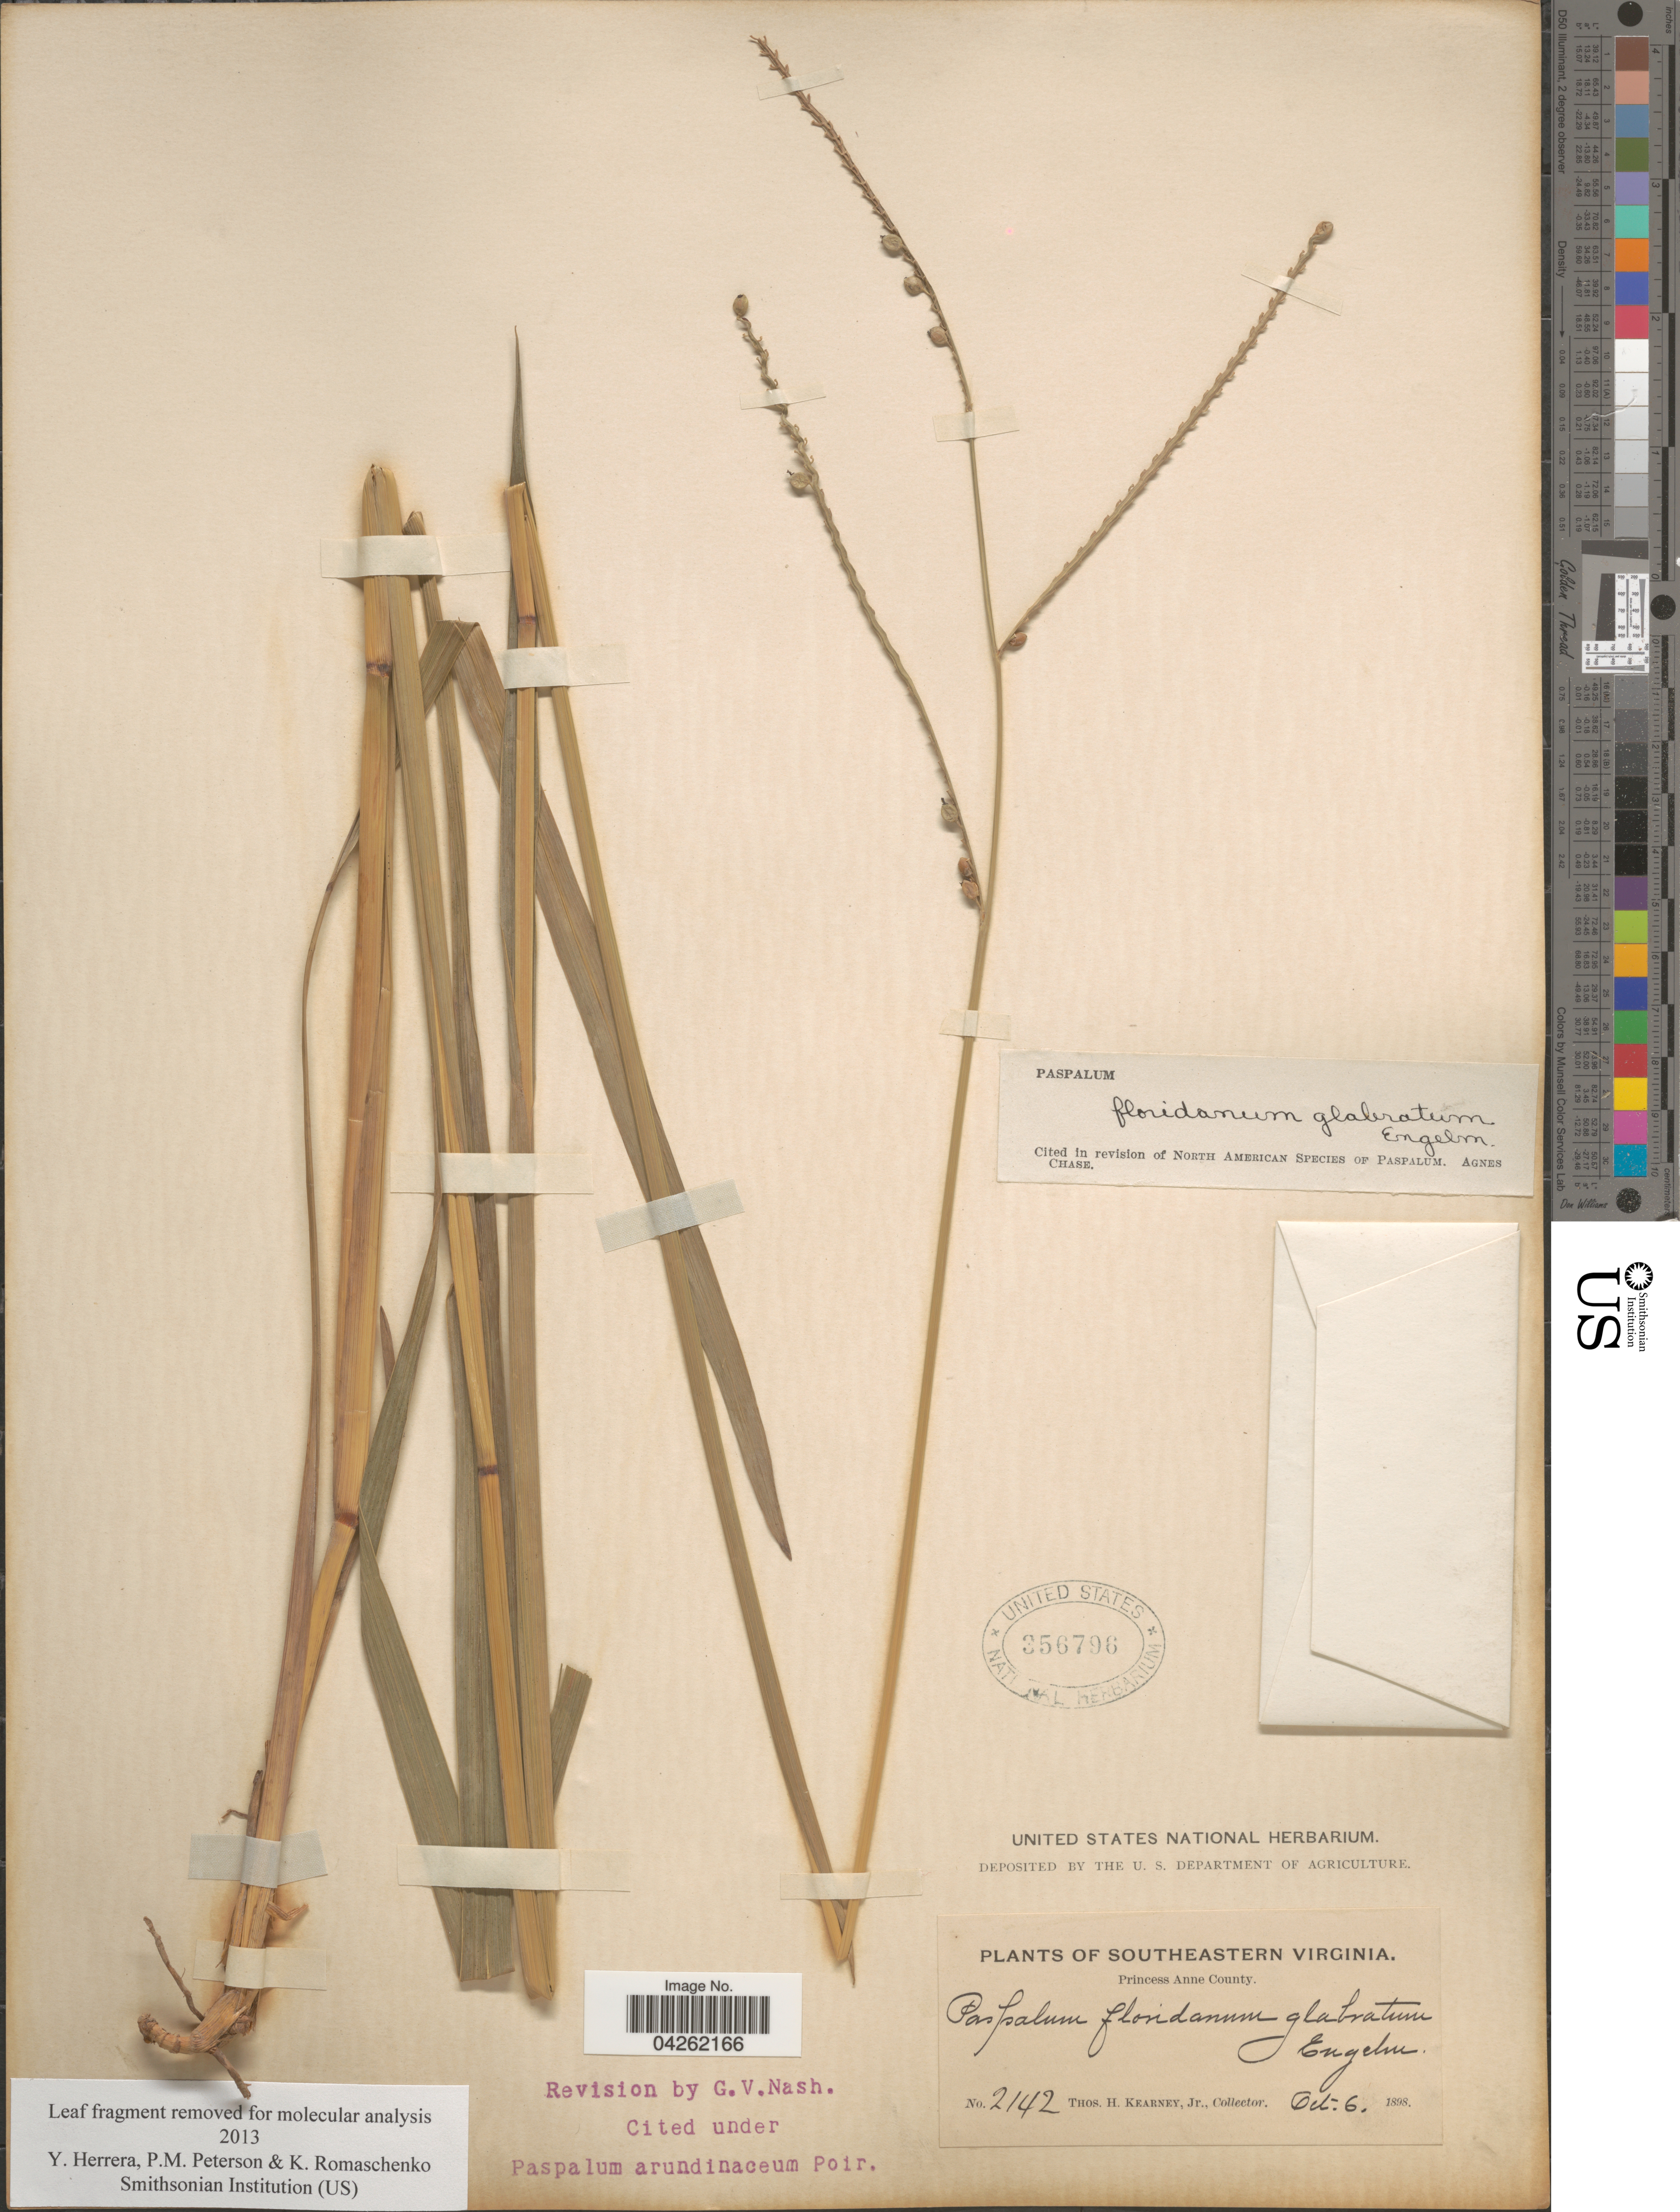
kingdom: Plantae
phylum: Tracheophyta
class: Liliopsida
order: Poales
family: Poaceae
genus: Paspalum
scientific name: Paspalum floridanum var. glabratum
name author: Engelm. ex Vasey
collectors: T. H. Kearney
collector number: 2142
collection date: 1898-10-06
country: United States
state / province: Virginia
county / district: City of Virginia Beach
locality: Southeastern Virginia. Princess Anne County.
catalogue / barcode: US 356796